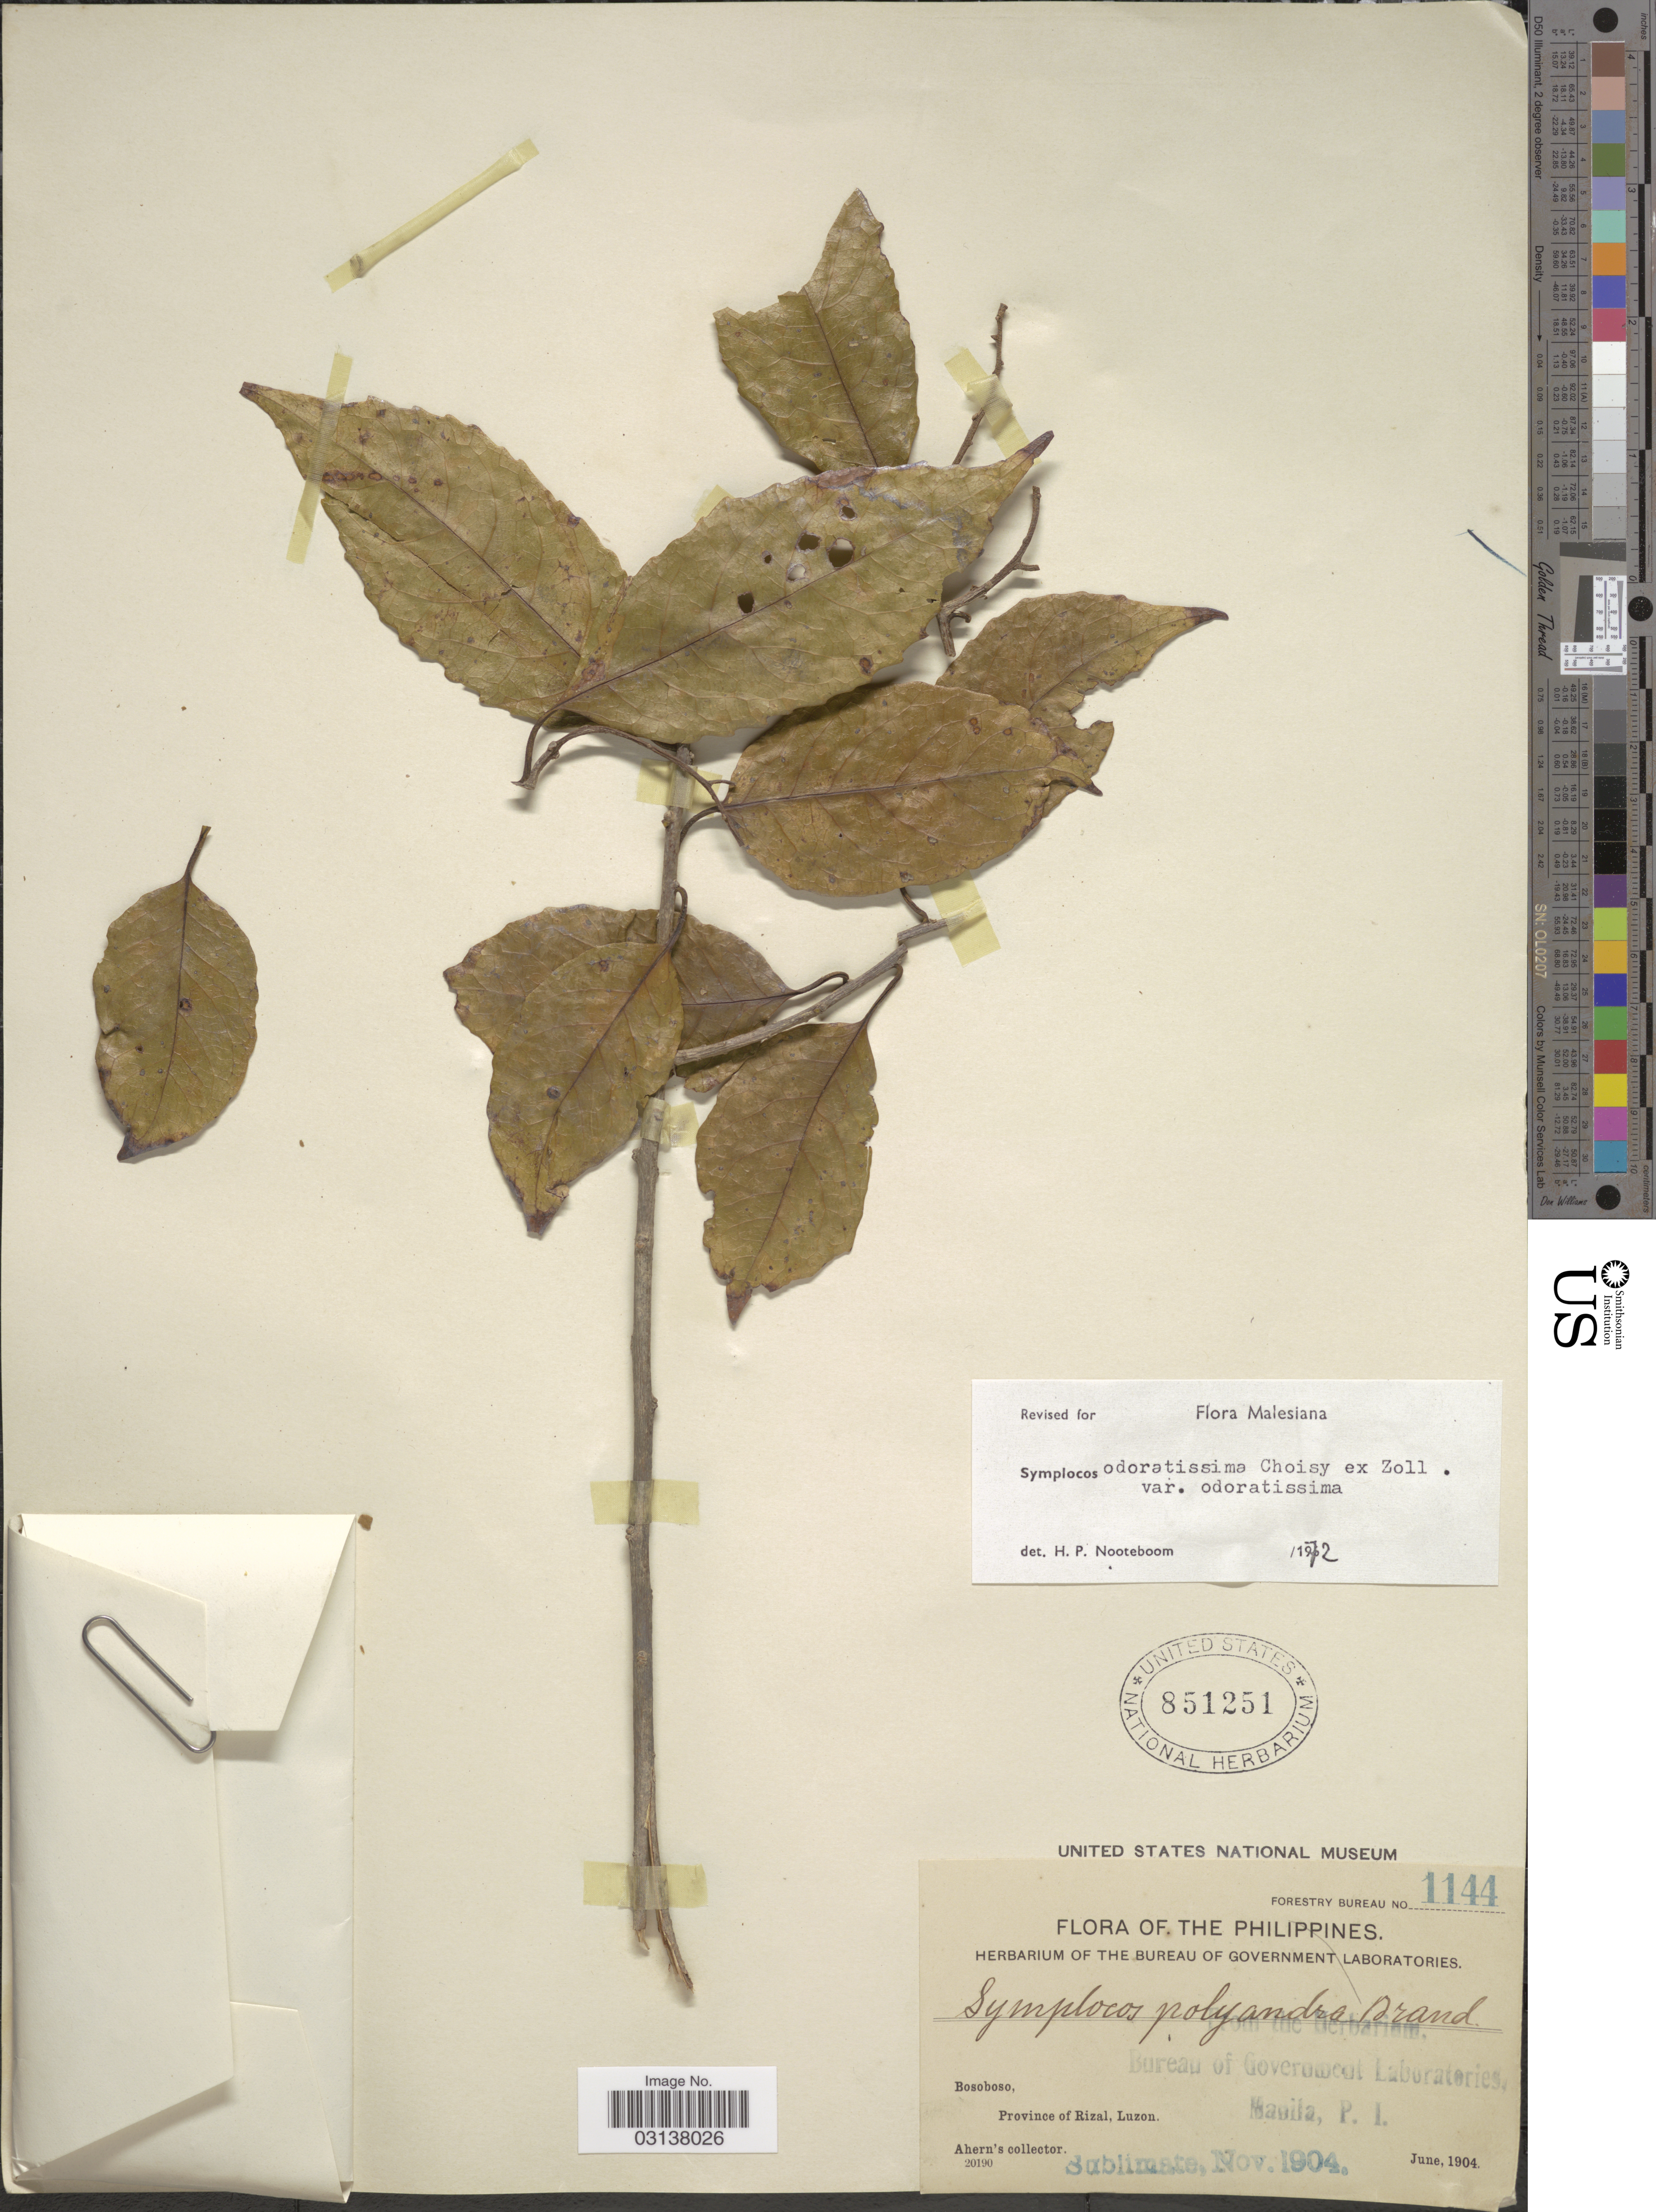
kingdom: Plantae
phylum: Tracheophyta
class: Magnoliopsida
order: Ericales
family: Symplocaceae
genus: Symplocos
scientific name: Symplocos odoratissima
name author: (Blume) Choisy ex Zoll.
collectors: Ahern's collector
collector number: Forestry Bureau 1144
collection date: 1904-06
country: Philippines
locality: The Philippines. Bosoboso, Province of Rizal, Luzon.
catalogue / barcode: US 851251